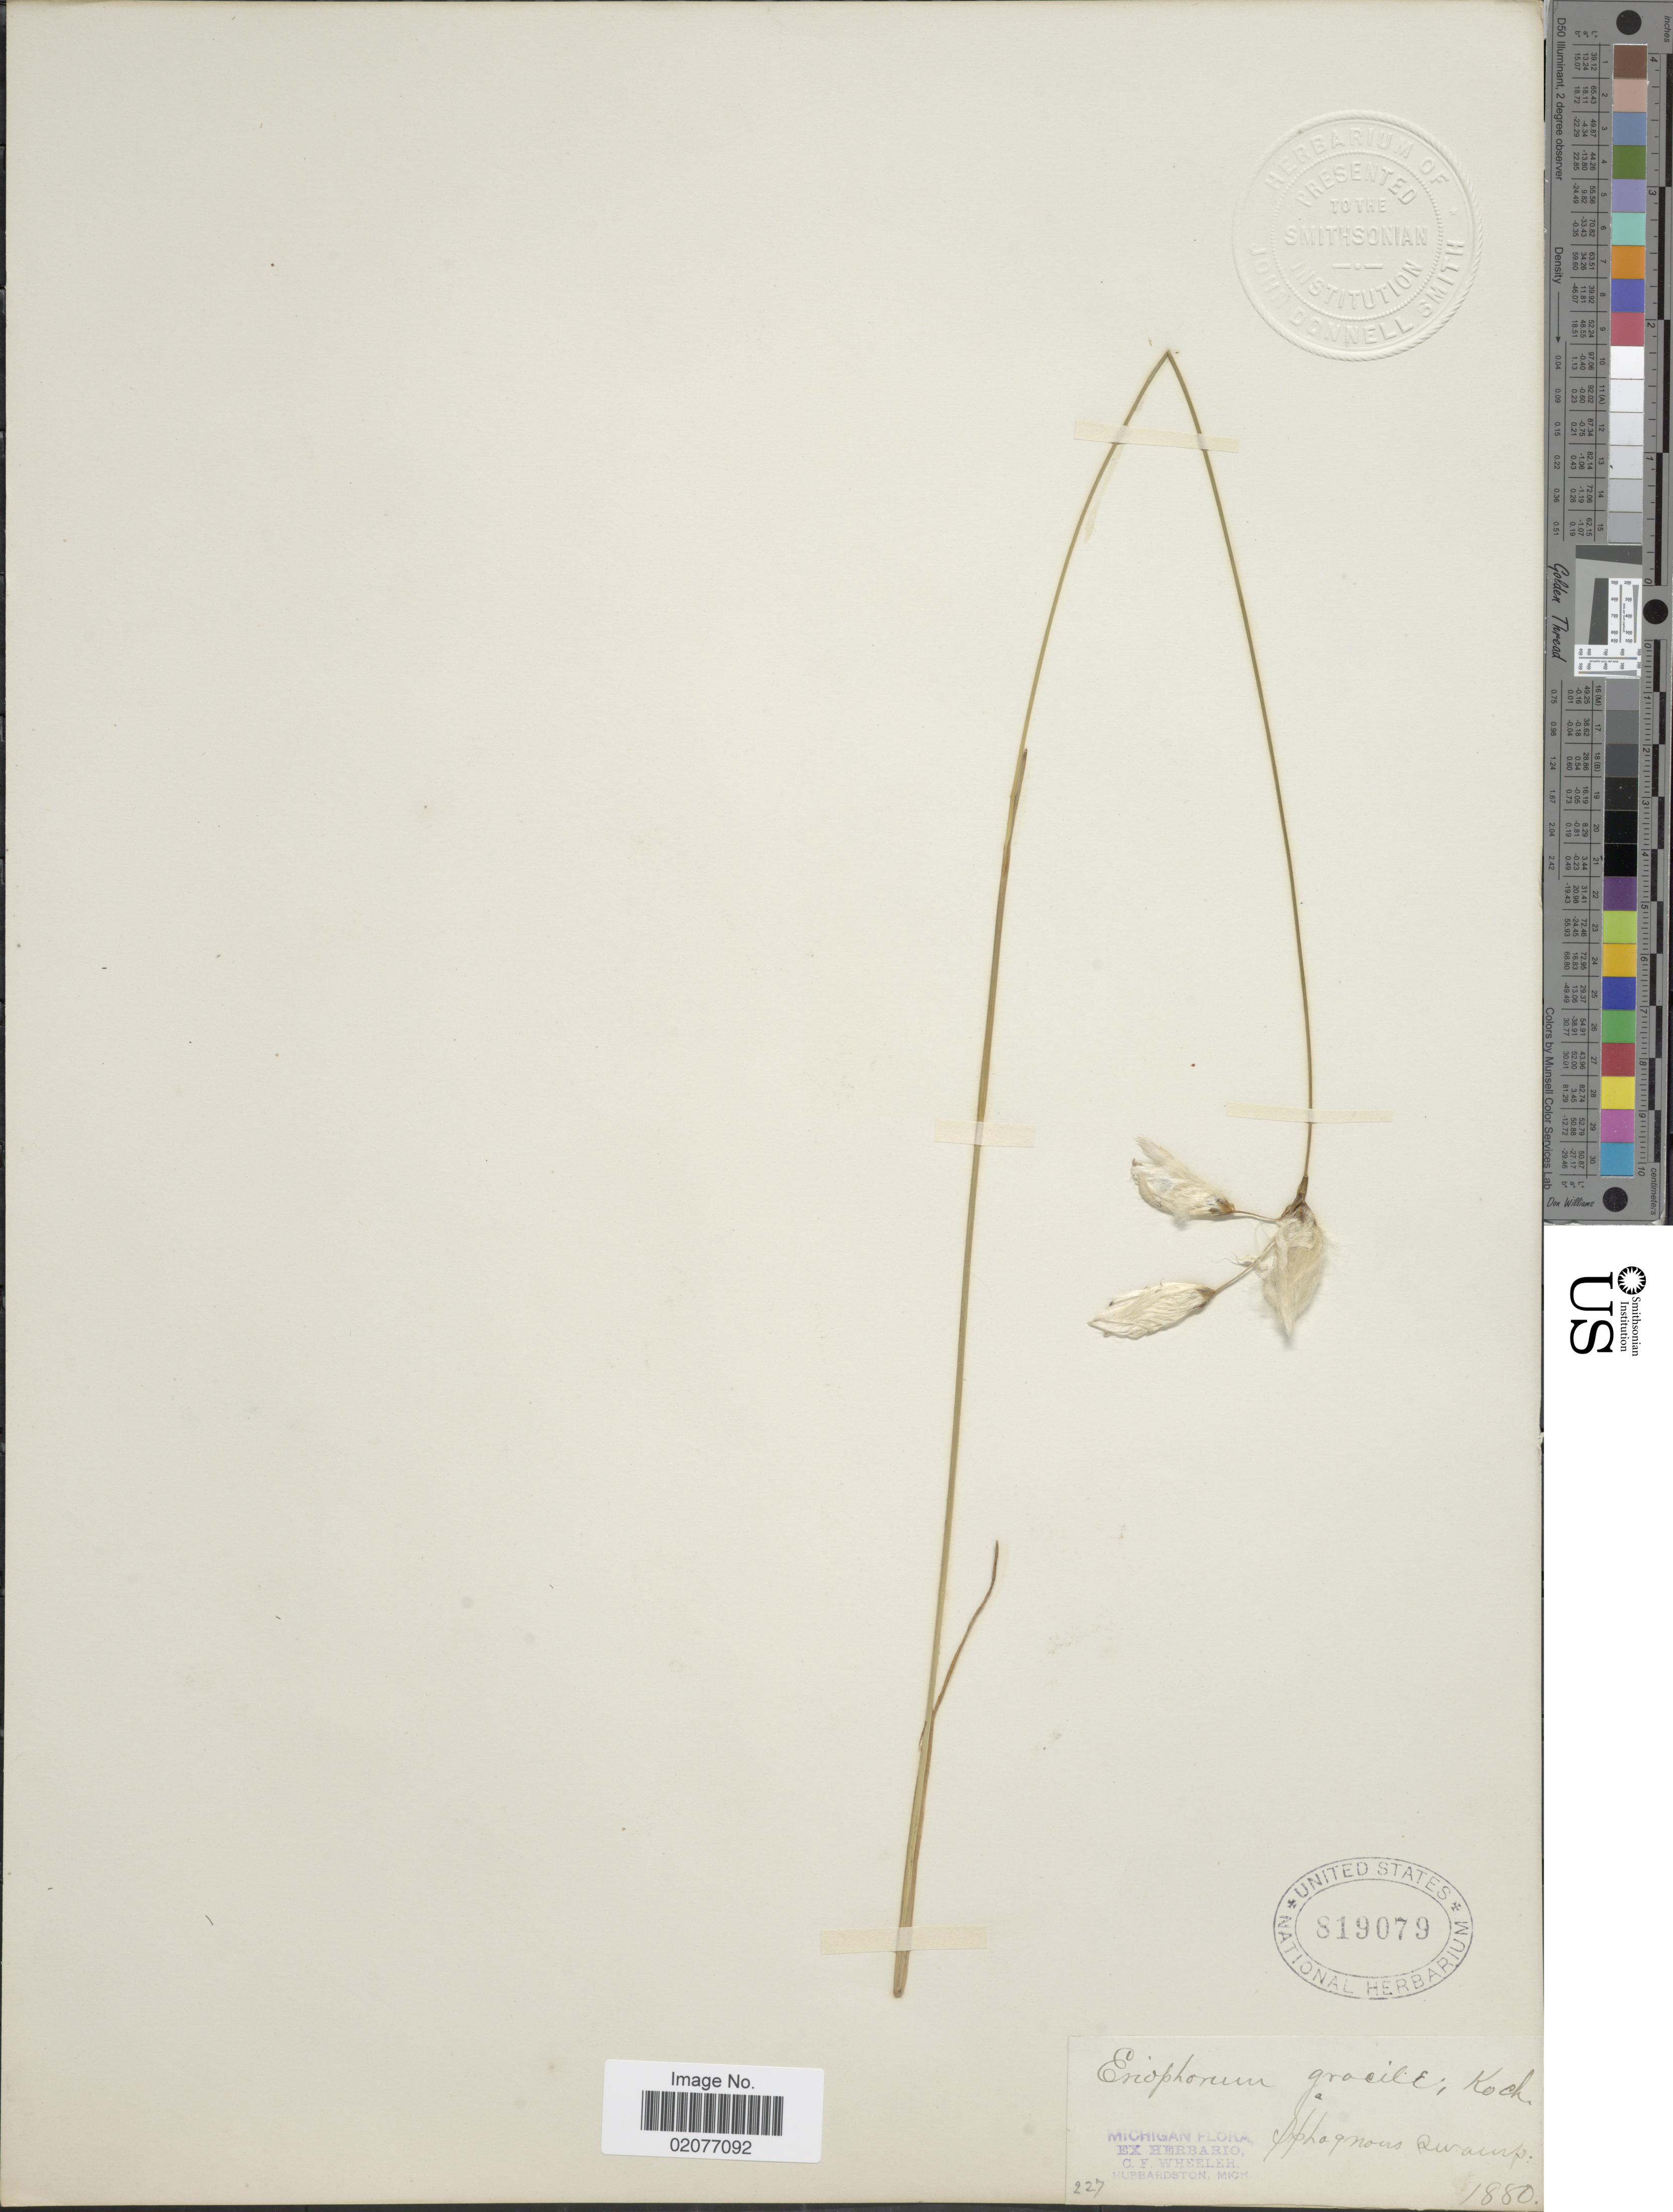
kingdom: Plantae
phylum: Tracheophyta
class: Liliopsida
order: Poales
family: Cyperaceae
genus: Eriophorum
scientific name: Eriophorum gracile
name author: W.D.J. Koch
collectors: Ex Herb. C. F. Wheeler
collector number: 227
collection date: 1880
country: United States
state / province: Michigan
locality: Sohagnous swamp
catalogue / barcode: US 819079